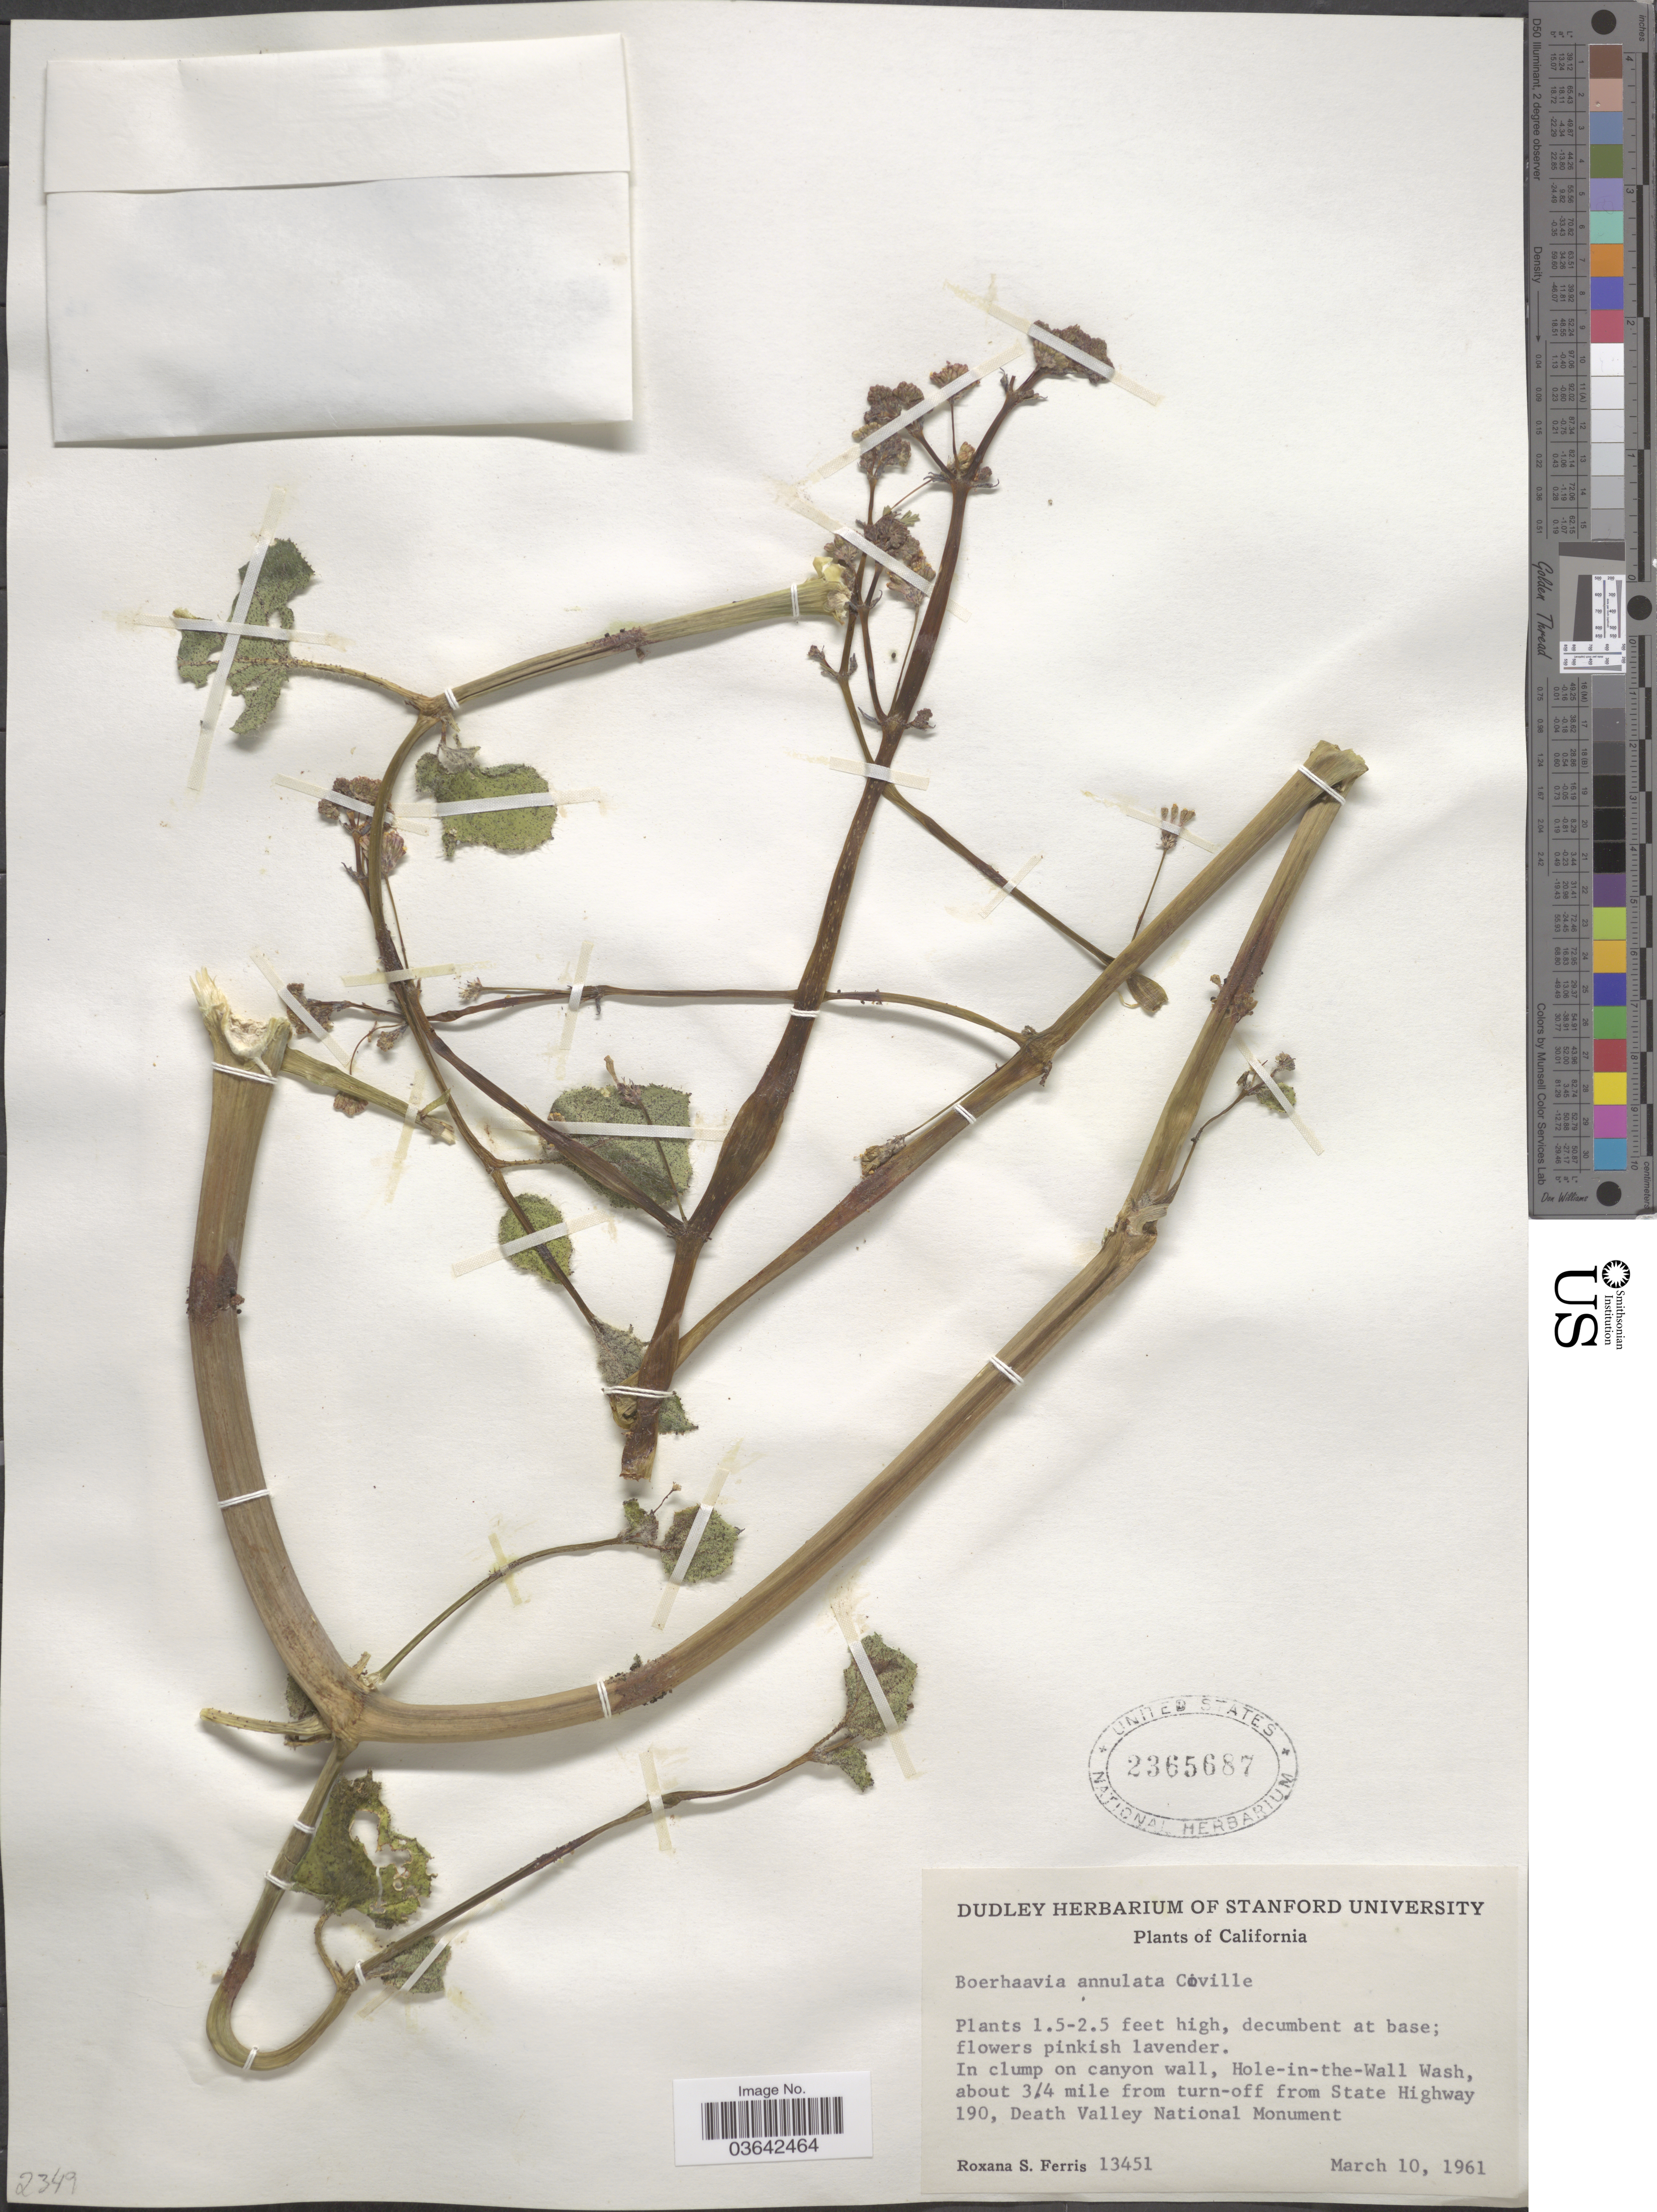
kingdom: Plantae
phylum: Tracheophyta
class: Magnoliopsida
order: Caryophyllales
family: Nyctaginaceae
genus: Boerhavia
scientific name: Boerhavia annulata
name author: Coville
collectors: R. S. Ferris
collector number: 13451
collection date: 1961-03-10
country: United States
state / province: California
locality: Hole-in-the-Wall Wash, about ¾ mile from turn-off from State Highway 190, Death Valley National Monument.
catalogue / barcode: US 2365687